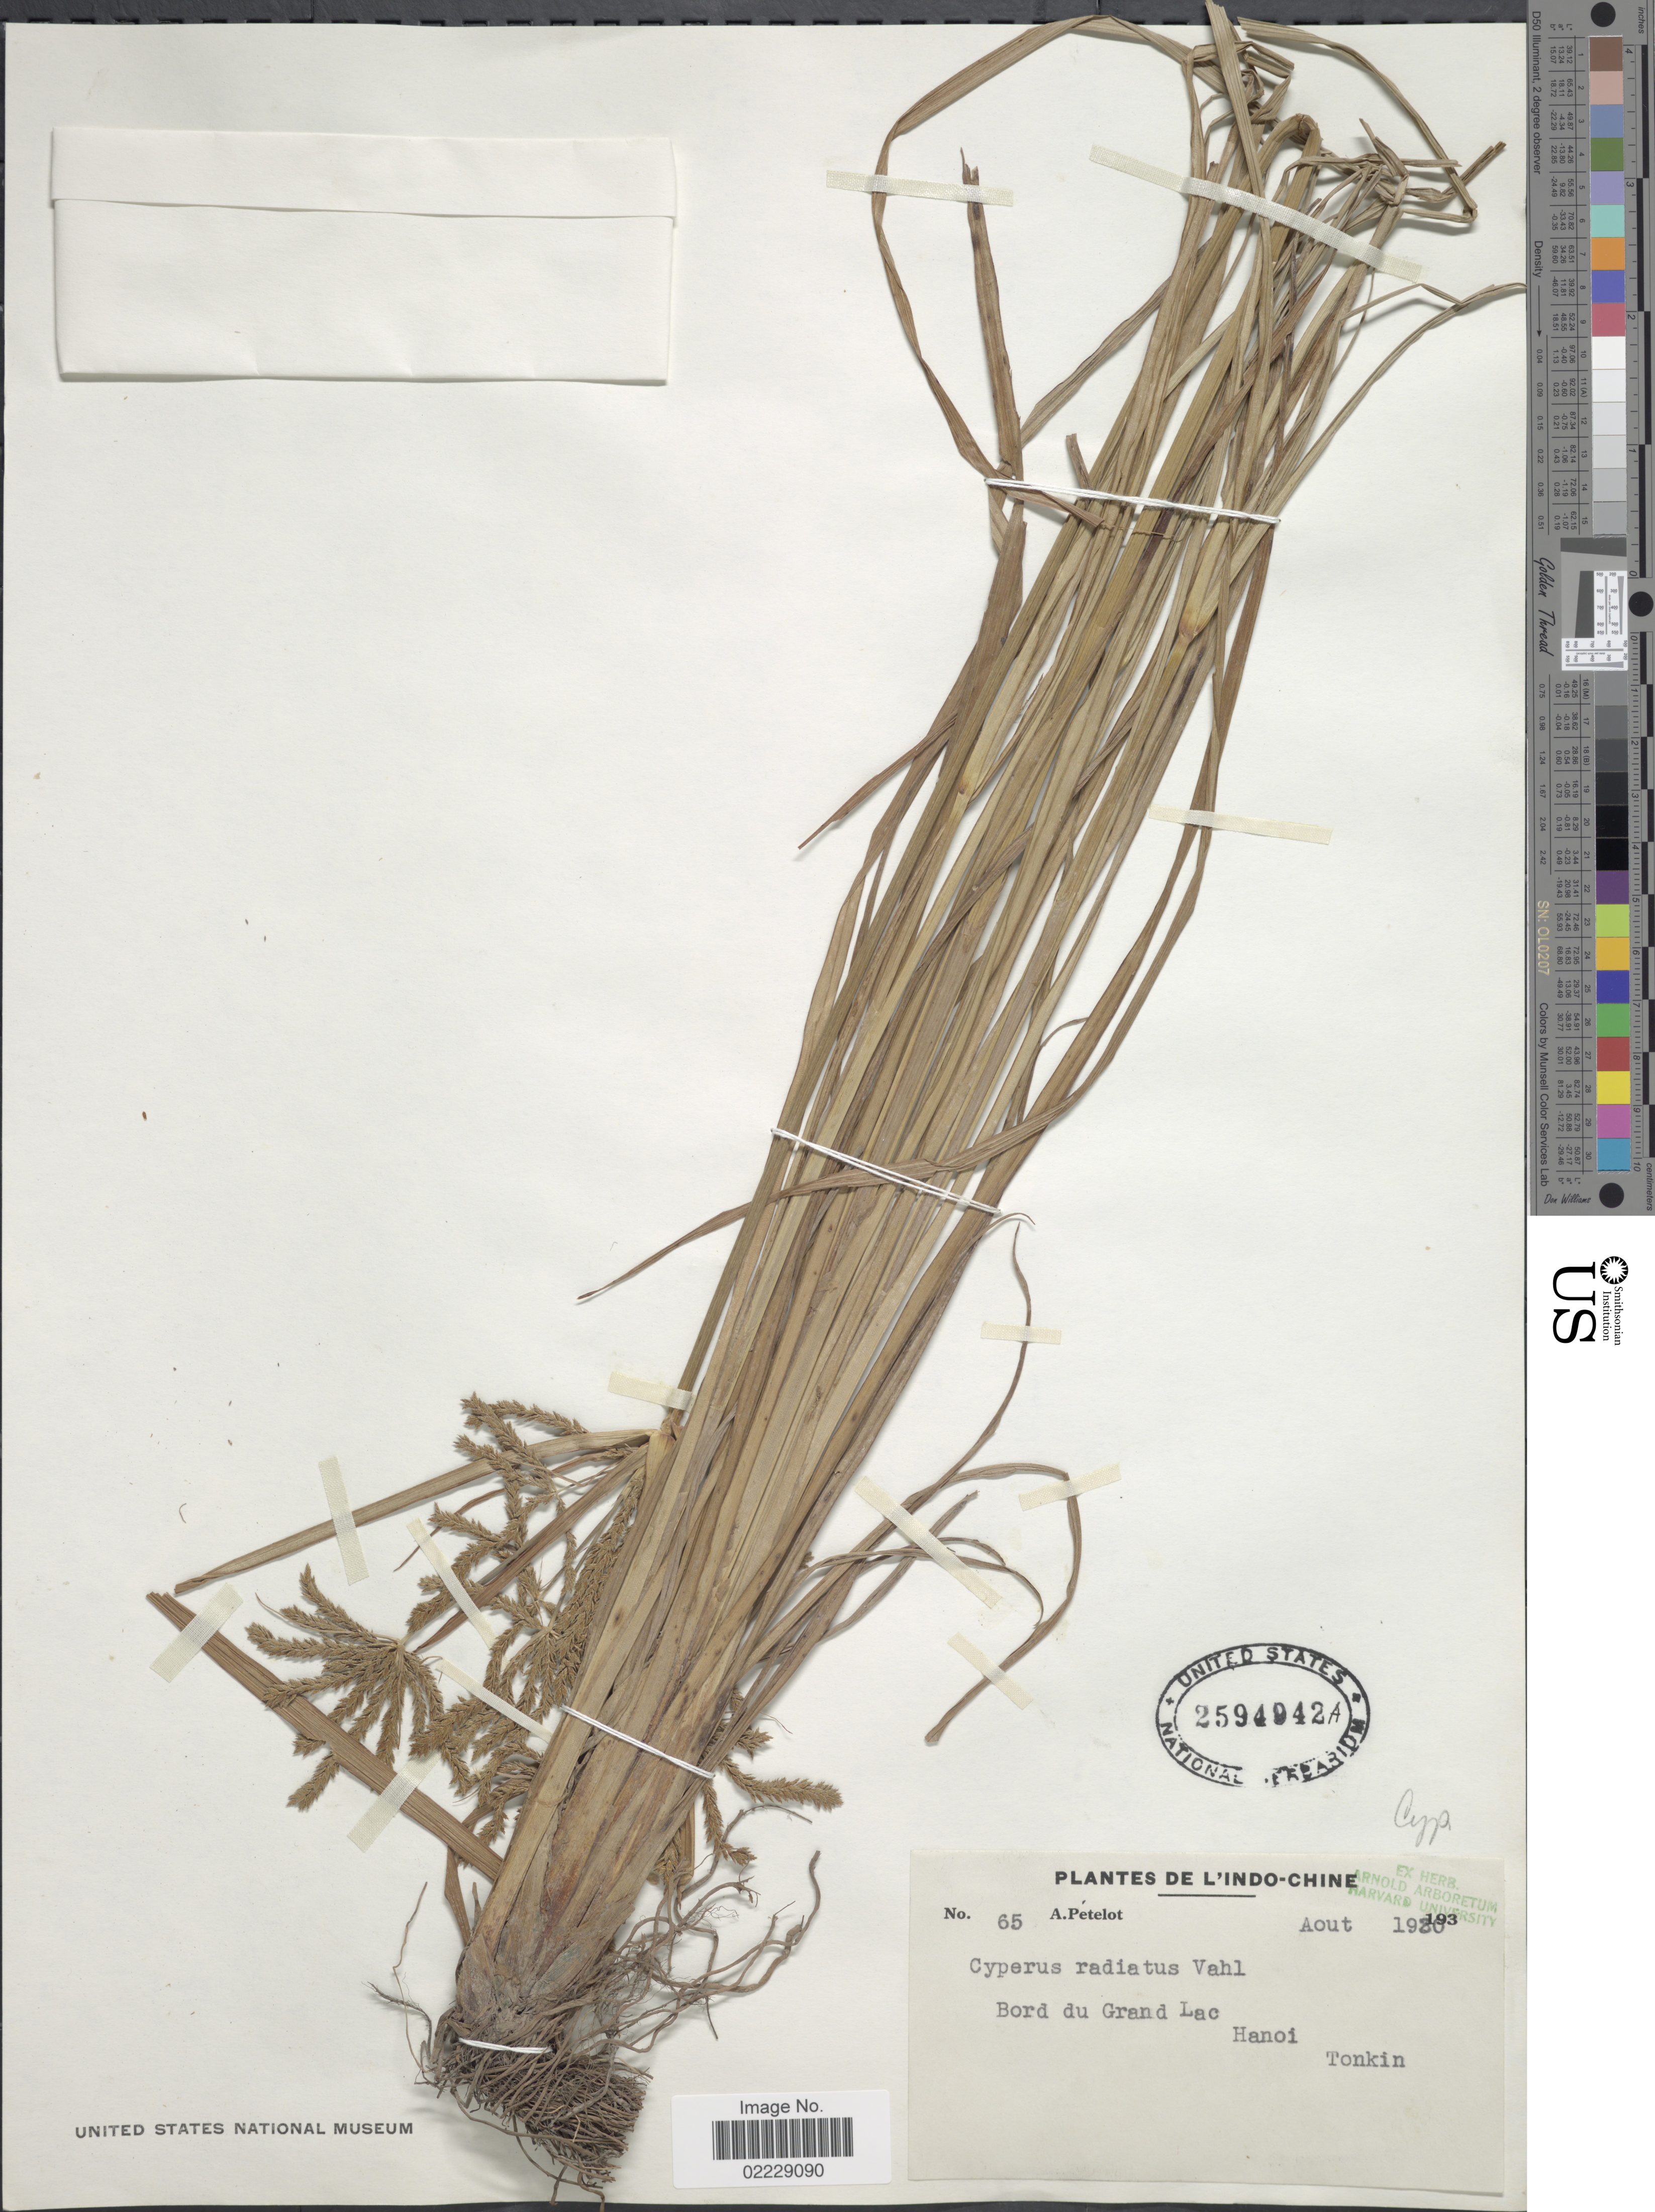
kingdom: Plantae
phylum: Tracheophyta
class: Liliopsida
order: Poales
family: Cyperaceae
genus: Cyperus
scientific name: Cyperus imbricatus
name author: Retz.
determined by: Strong, Mark T., (BOT), Smithsonian Institution - National Museum of Natural History (UNITED STATES)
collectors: A. Petelot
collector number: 65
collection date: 1920-08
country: Vietnam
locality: De'L Indo-Chine, Bord du Grand Lac, Hanoi, Tonkin [unsure placement].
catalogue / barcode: US 2594942A